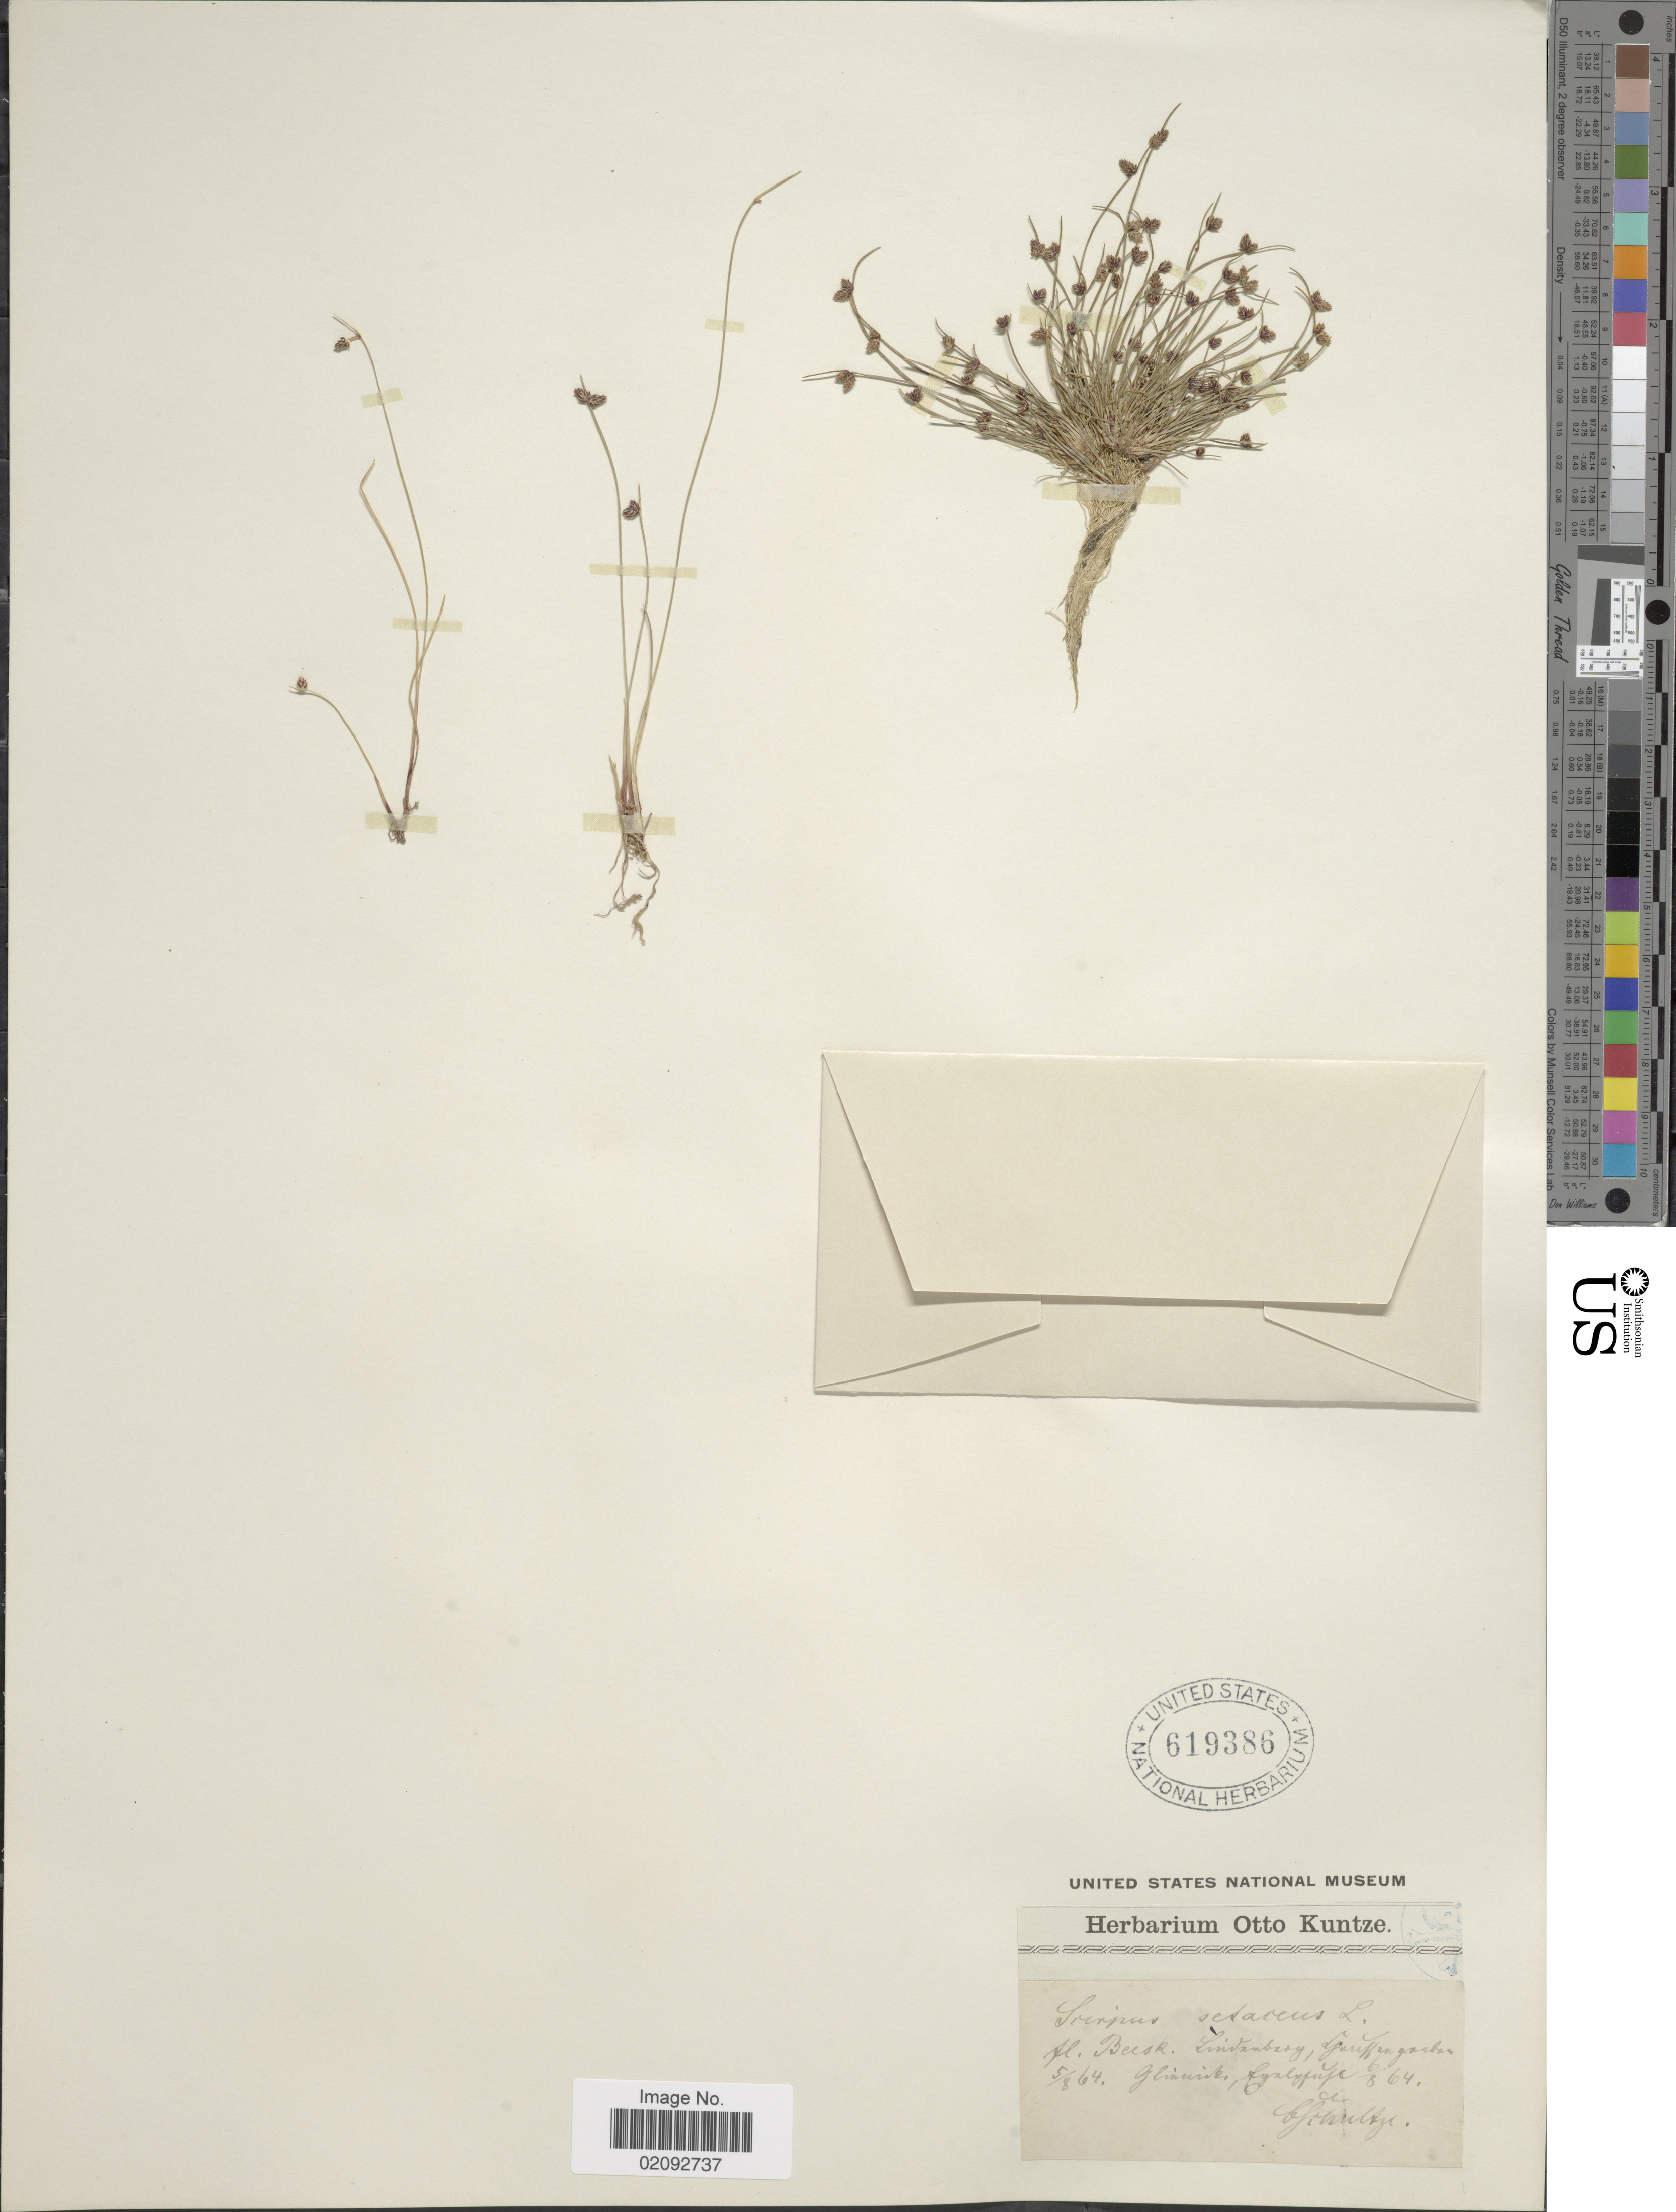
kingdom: Plantae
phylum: Tracheophyta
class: Liliopsida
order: Poales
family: Cyperaceae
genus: Isolepis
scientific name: Isolepis setacea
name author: (L.) R. Br.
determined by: Strong, Mark T., (BOT), Smithsonian Institution - National Museum of Natural History (UNITED STATES)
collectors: C. Schultze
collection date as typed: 5/8 64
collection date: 1864-08-05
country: Germany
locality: fl. Beesk. Lindenburg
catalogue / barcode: US 619386